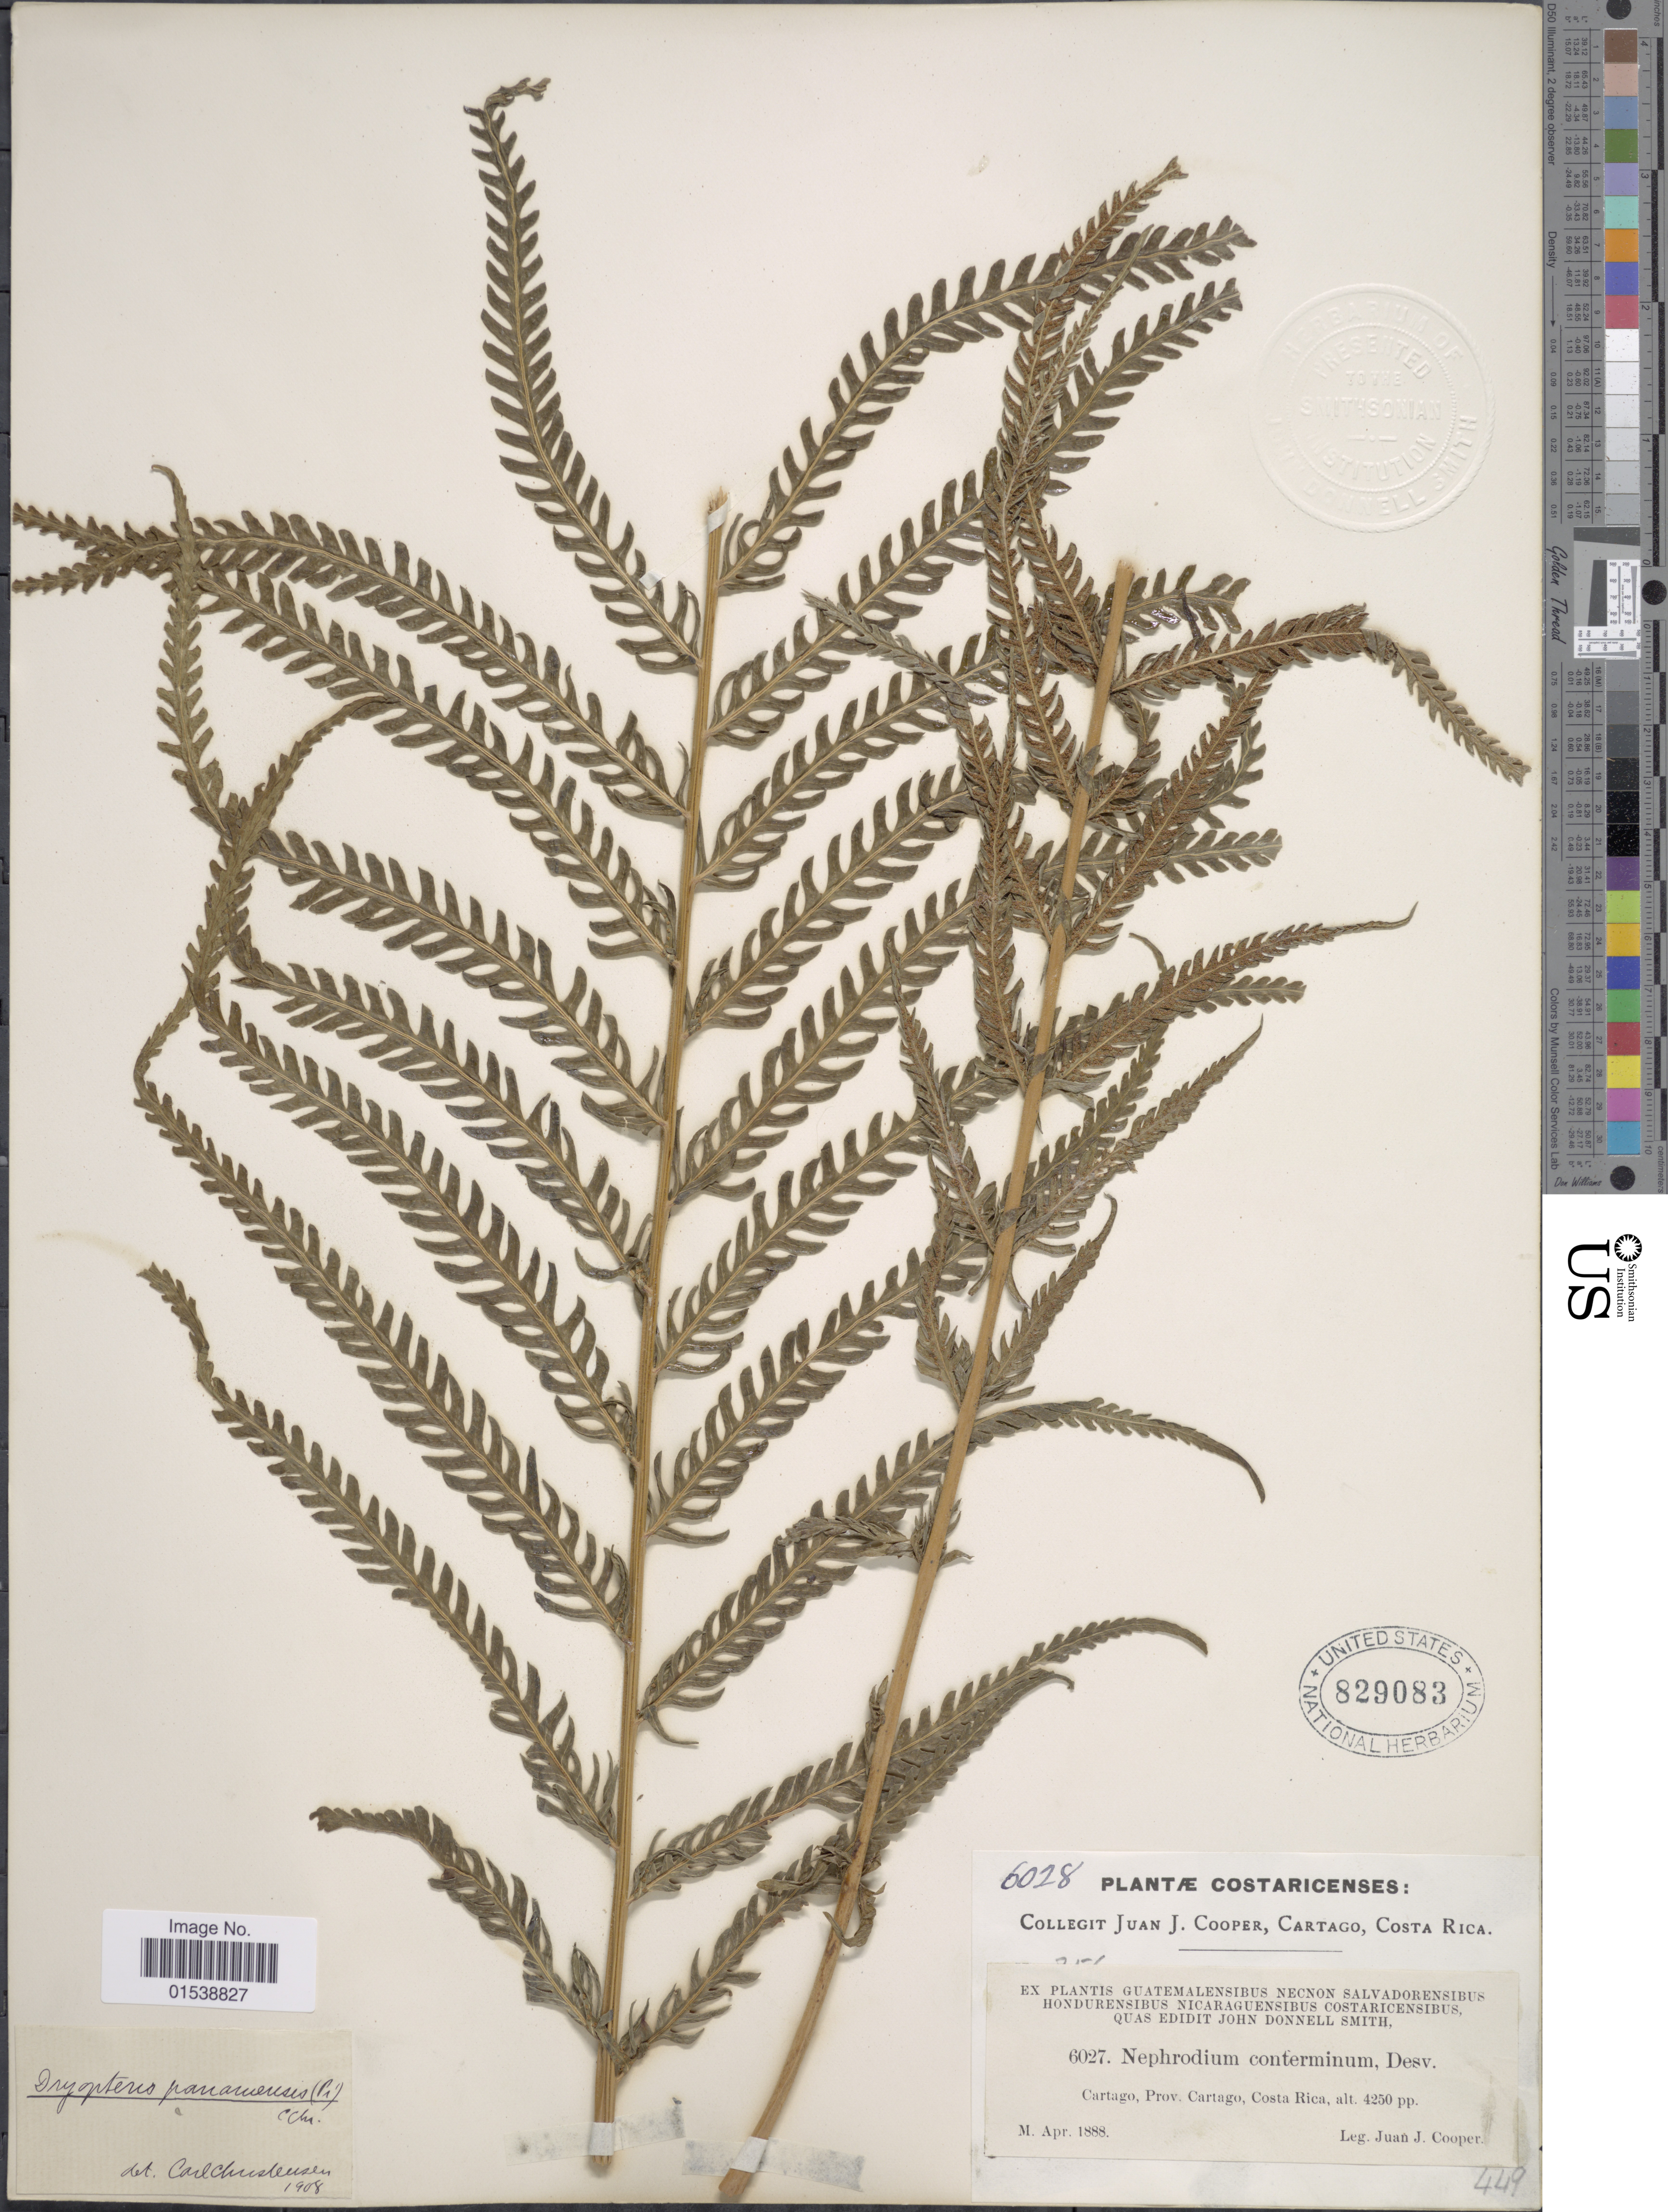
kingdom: Plantae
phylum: Tracheophyta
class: Polypodiopsida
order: Polypodiales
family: Thelypteridaceae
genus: Amauropelta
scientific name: Amauropelta resinifera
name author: (Desv.) Pic. Serm.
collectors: J. J. Cooper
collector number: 6027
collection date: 1888-04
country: Costa Rica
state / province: Cartago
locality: Costaricense, Cartago, Prov. Cartago, Costa Rica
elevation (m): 1295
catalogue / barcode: US 829083